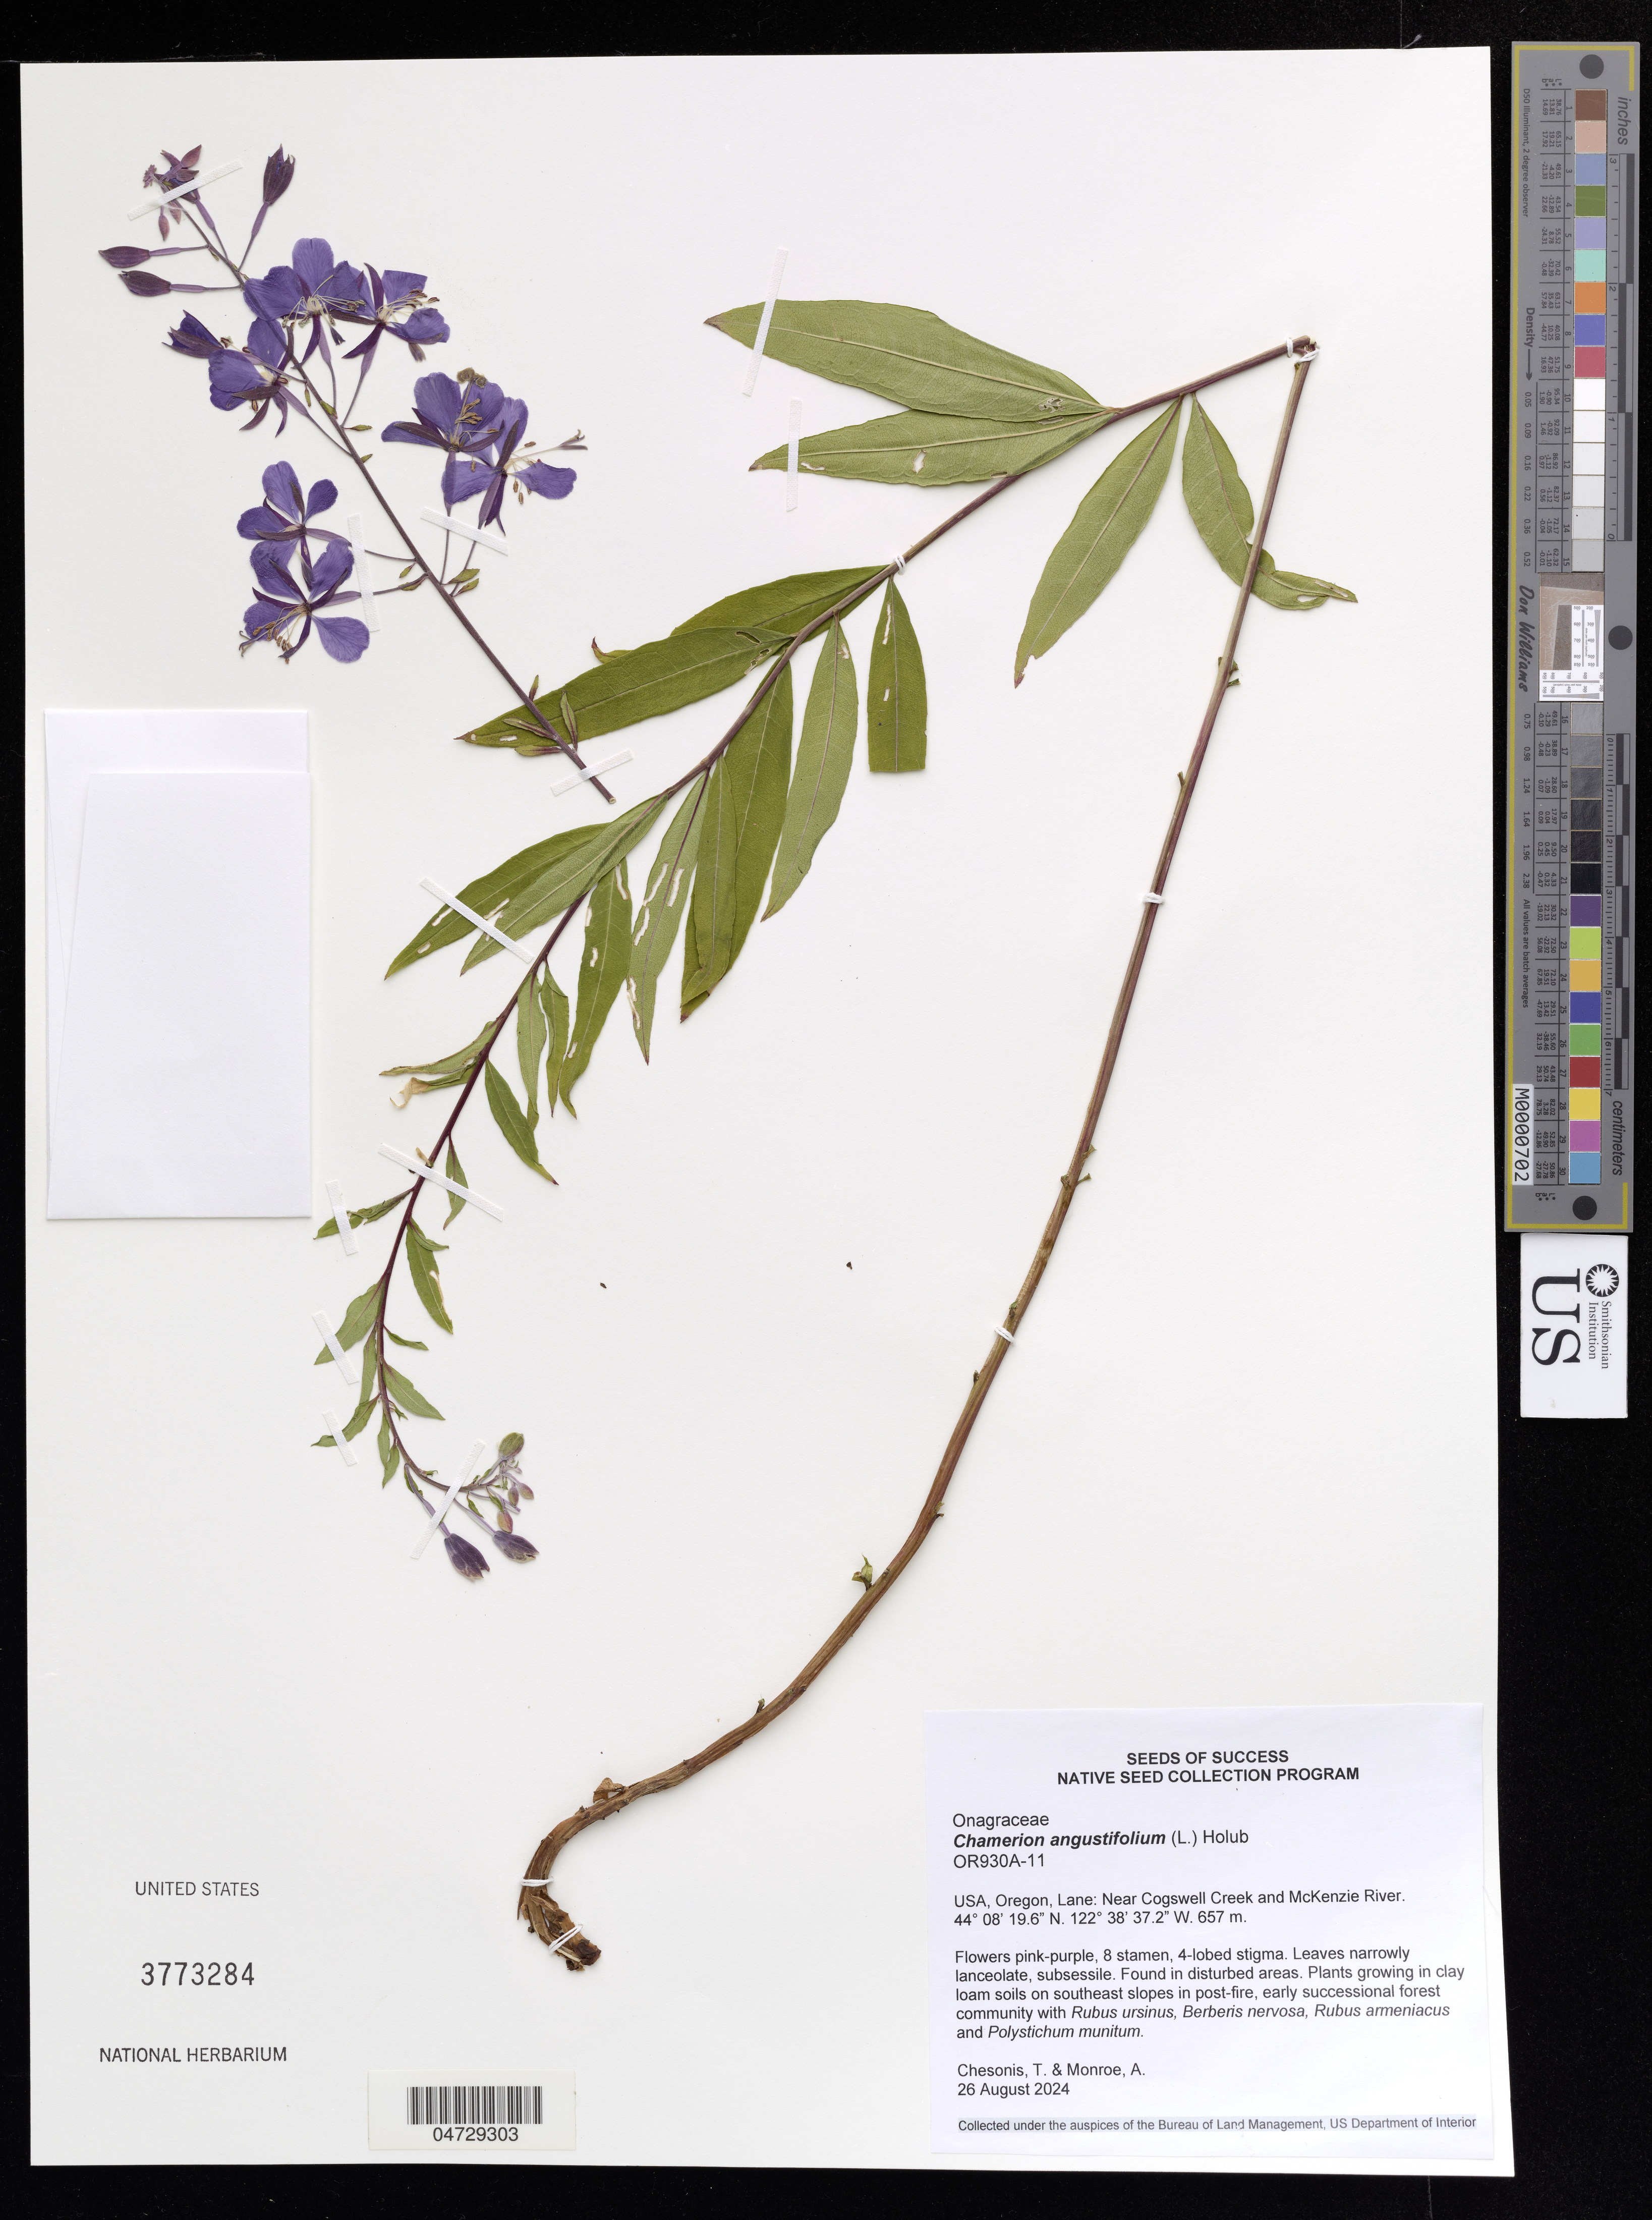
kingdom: Plantae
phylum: Tracheophyta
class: Magnoliopsida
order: Myrtales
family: Onagraceae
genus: Chamerion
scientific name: Chamerion angustifolium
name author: (L.) Holub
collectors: T. Chesonis & A. Monroe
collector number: OR930A-11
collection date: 2024-08-26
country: United States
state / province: Oregon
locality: USA, Oregon, Lane: Near Cogswell Creek and McKenzie River.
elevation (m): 657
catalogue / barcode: US 3773284